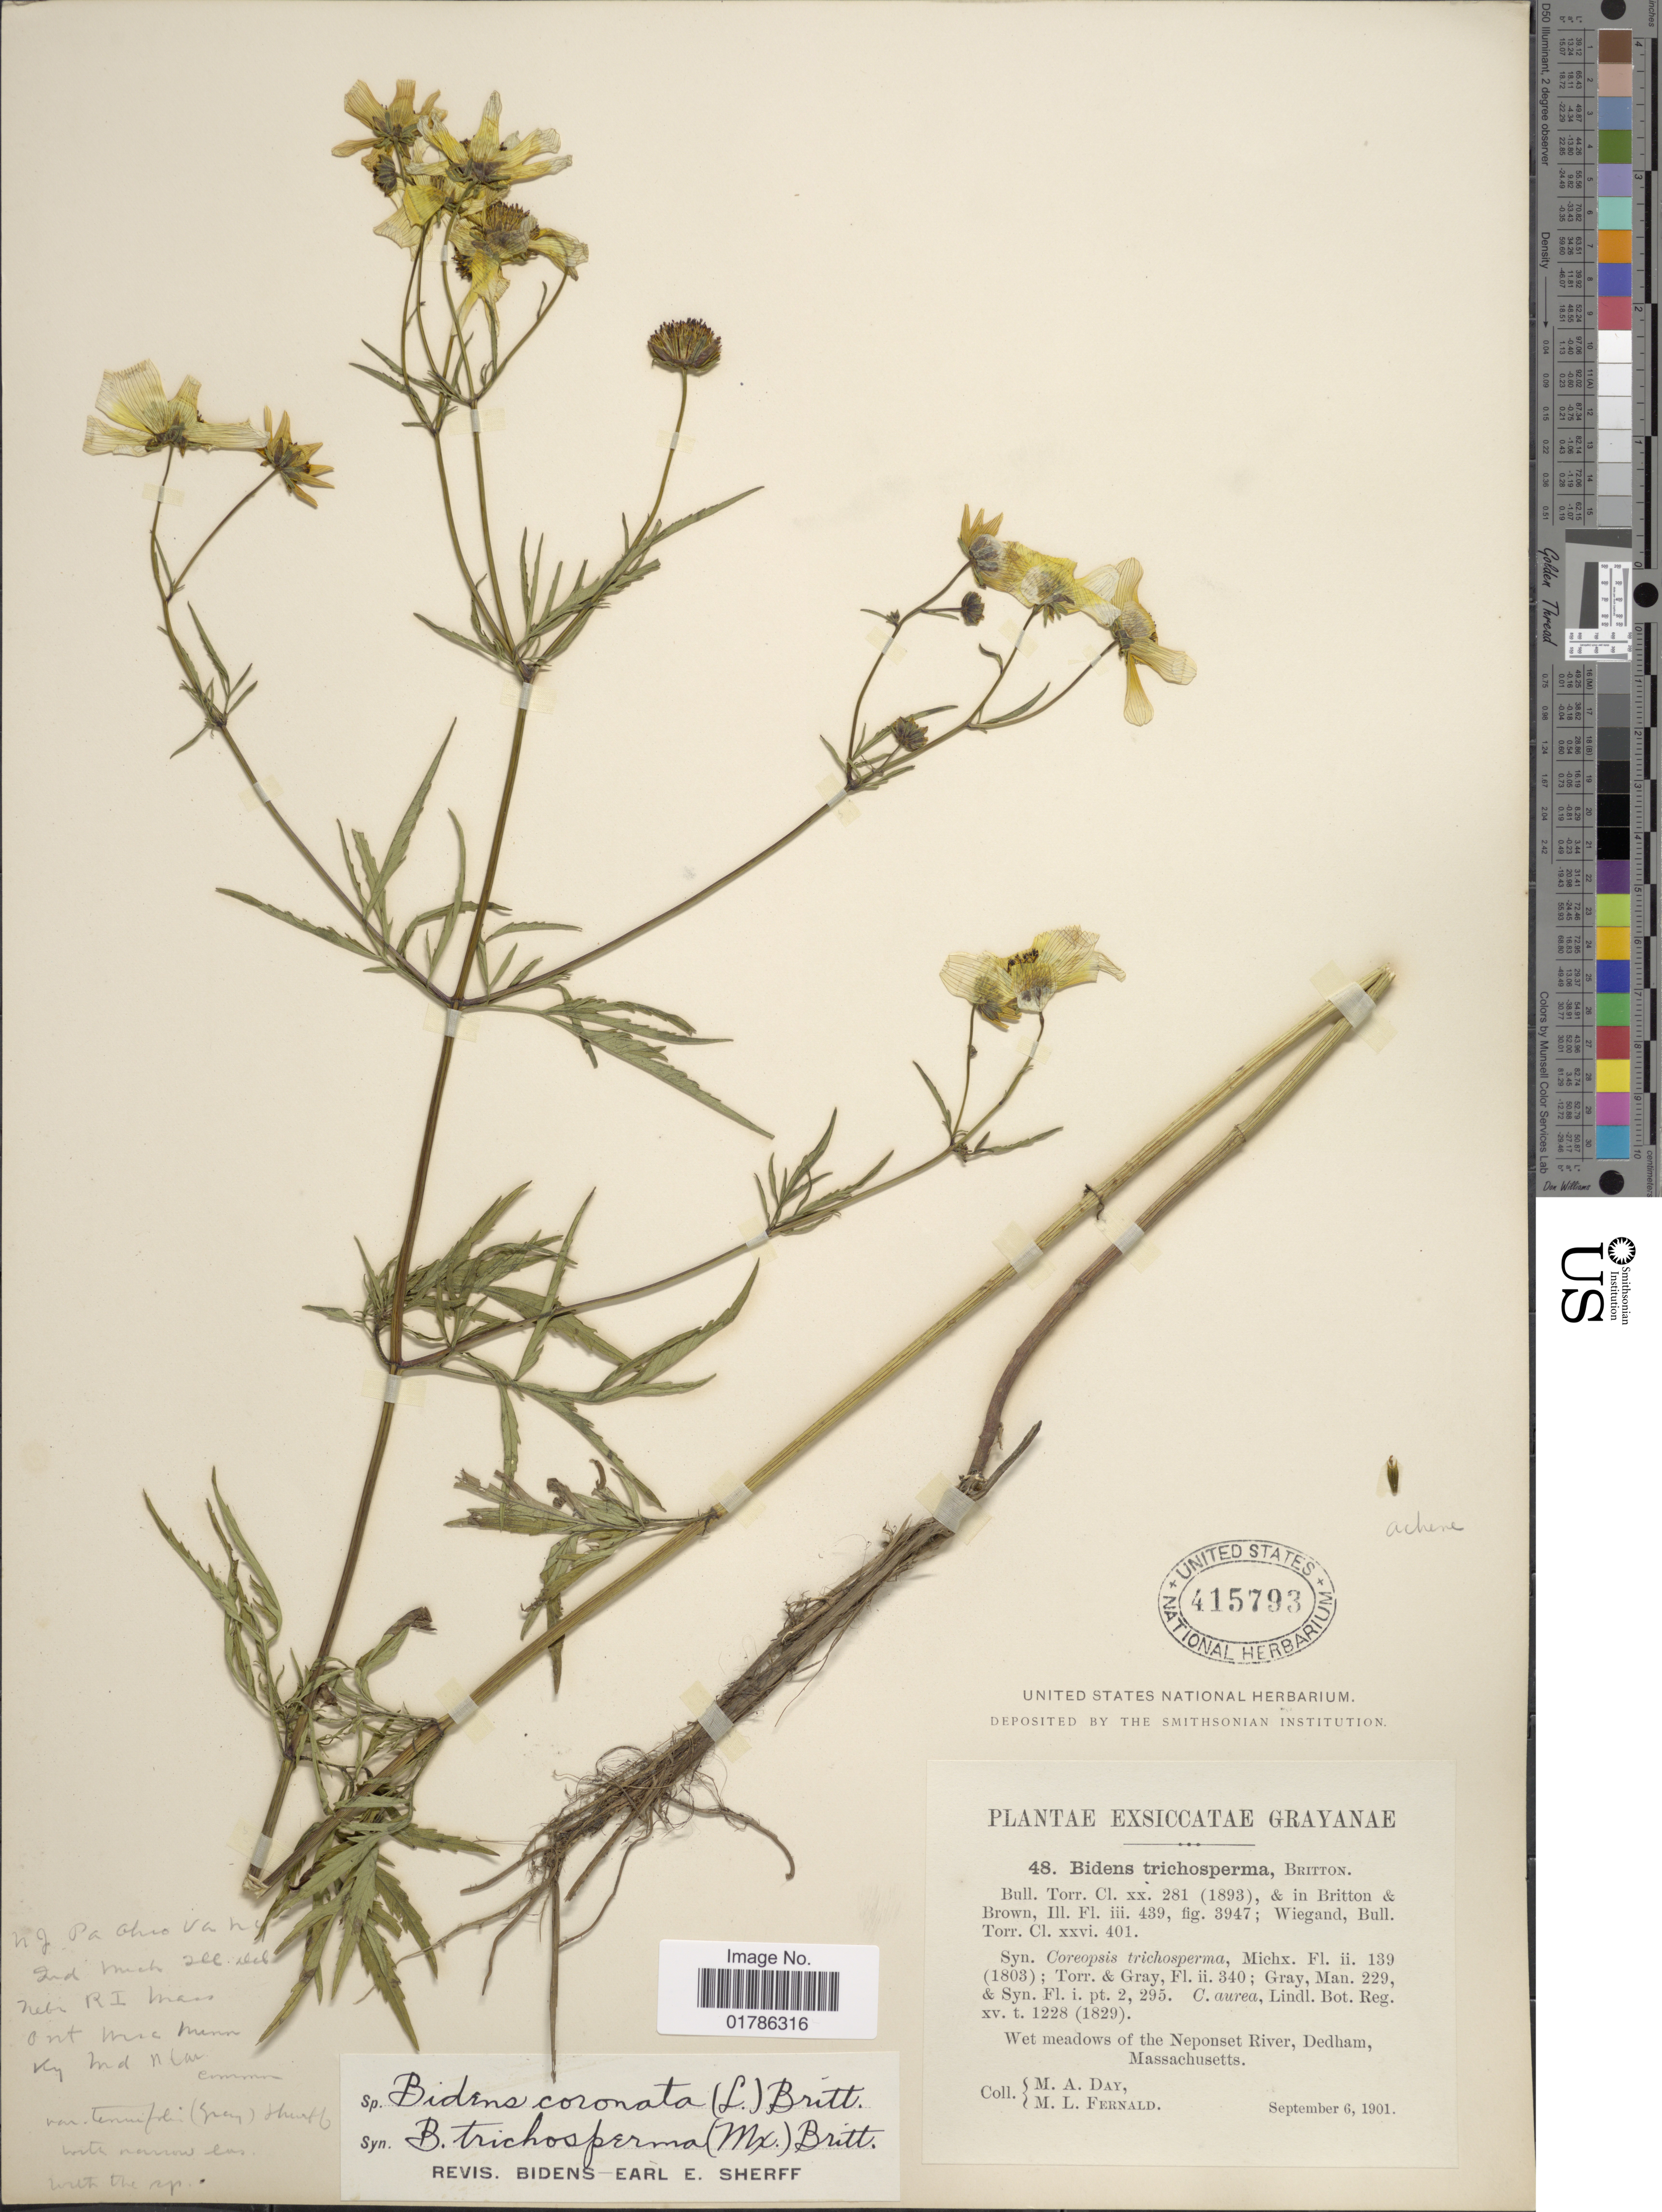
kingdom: Plantae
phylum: Tracheophyta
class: Magnoliopsida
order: Asterales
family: Asteraceae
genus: Bidens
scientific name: Bidens coronata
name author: (L.) Britton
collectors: M. Day & M. L. Fernald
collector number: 48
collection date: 1901-09-06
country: United States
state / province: Massachusetts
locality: Wet meadows of the Neponset River, Dedham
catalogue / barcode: US 415793